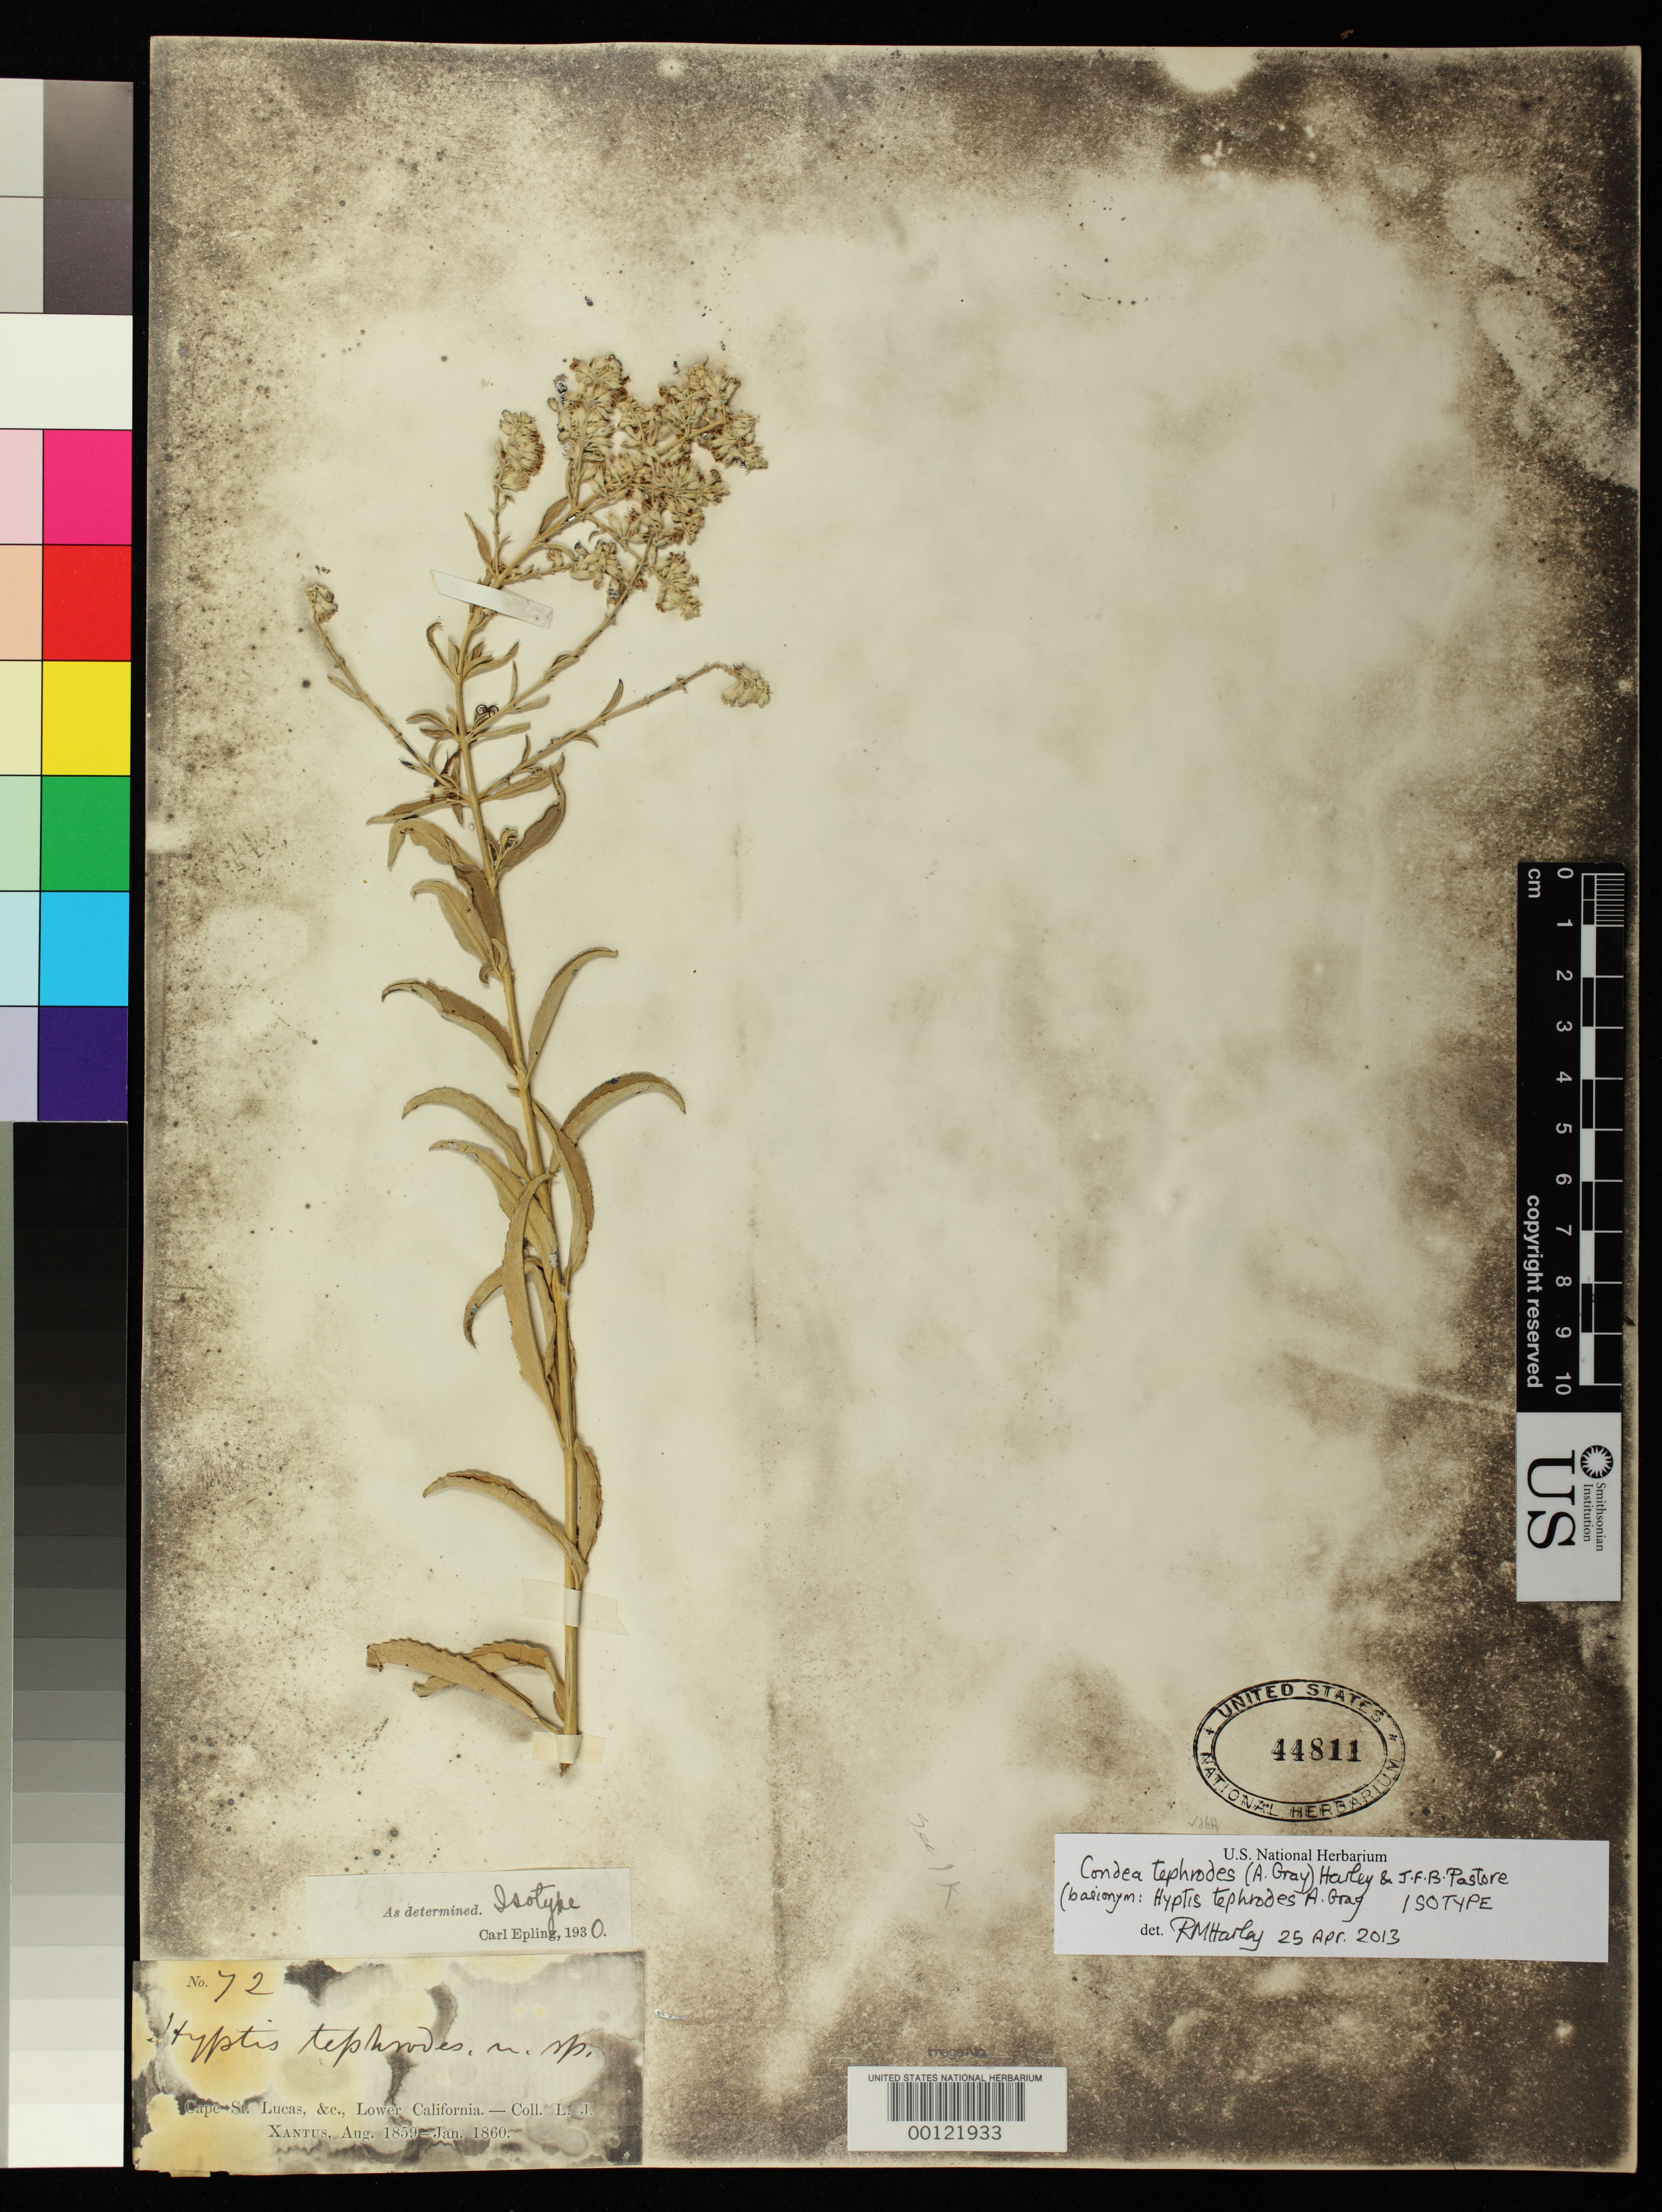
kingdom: Plantae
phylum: Tracheophyta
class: Magnoliopsida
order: Lamiales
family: Lamiaceae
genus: Hyptis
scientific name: Hyptis tephrodes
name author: A. Gray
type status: Isotype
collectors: L. J. Xantus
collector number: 72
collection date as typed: Aug 1859 to -- Jan 1860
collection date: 1859-08/1860-01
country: Mexico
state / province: Baja California Sur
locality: Cape San Lucas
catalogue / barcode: US 44811